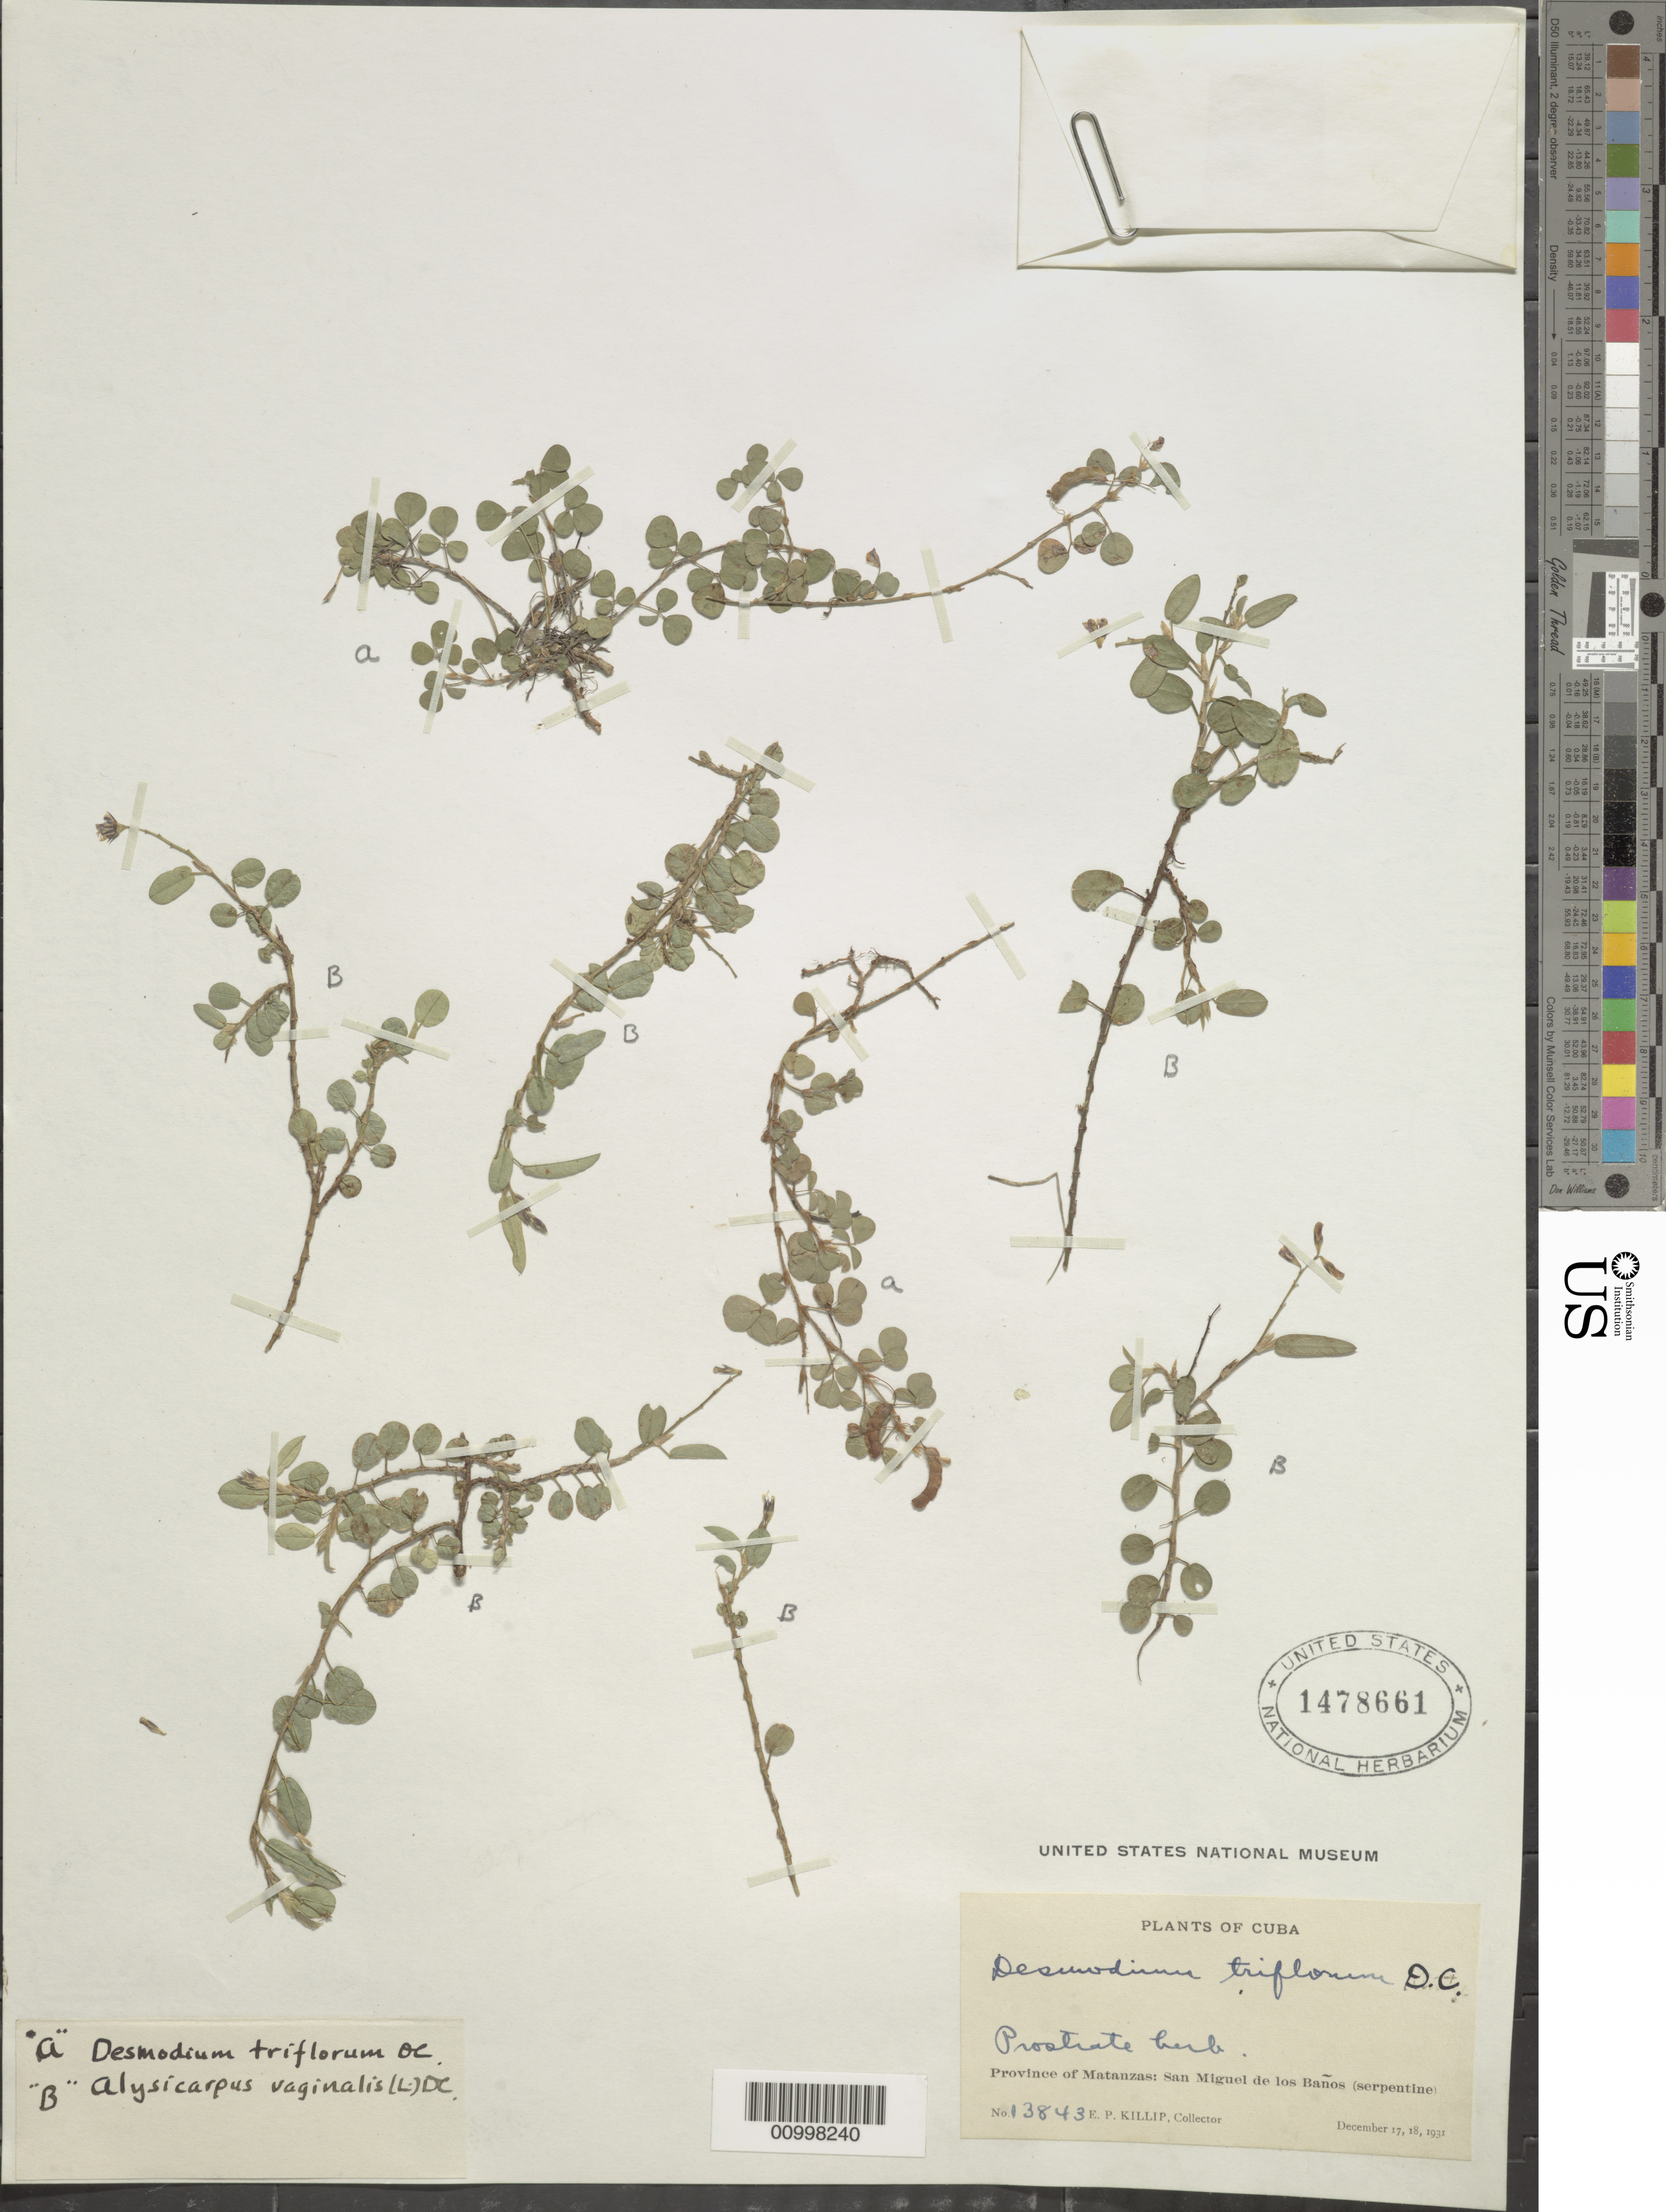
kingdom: Plantae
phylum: Tracheophyta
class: Magnoliopsida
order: Fabales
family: Fabaceae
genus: Alysicarpus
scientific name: Alysicarpus vaginalis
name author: (L.) DC.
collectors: E. P. Killip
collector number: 13843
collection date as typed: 17 Dec 1931 to 18 Dec 1931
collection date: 1931-12-17/1931-12-18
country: Cuba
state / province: Matanzas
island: Cuba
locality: San Miguel de los Banos (serpentine)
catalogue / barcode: US 1478661